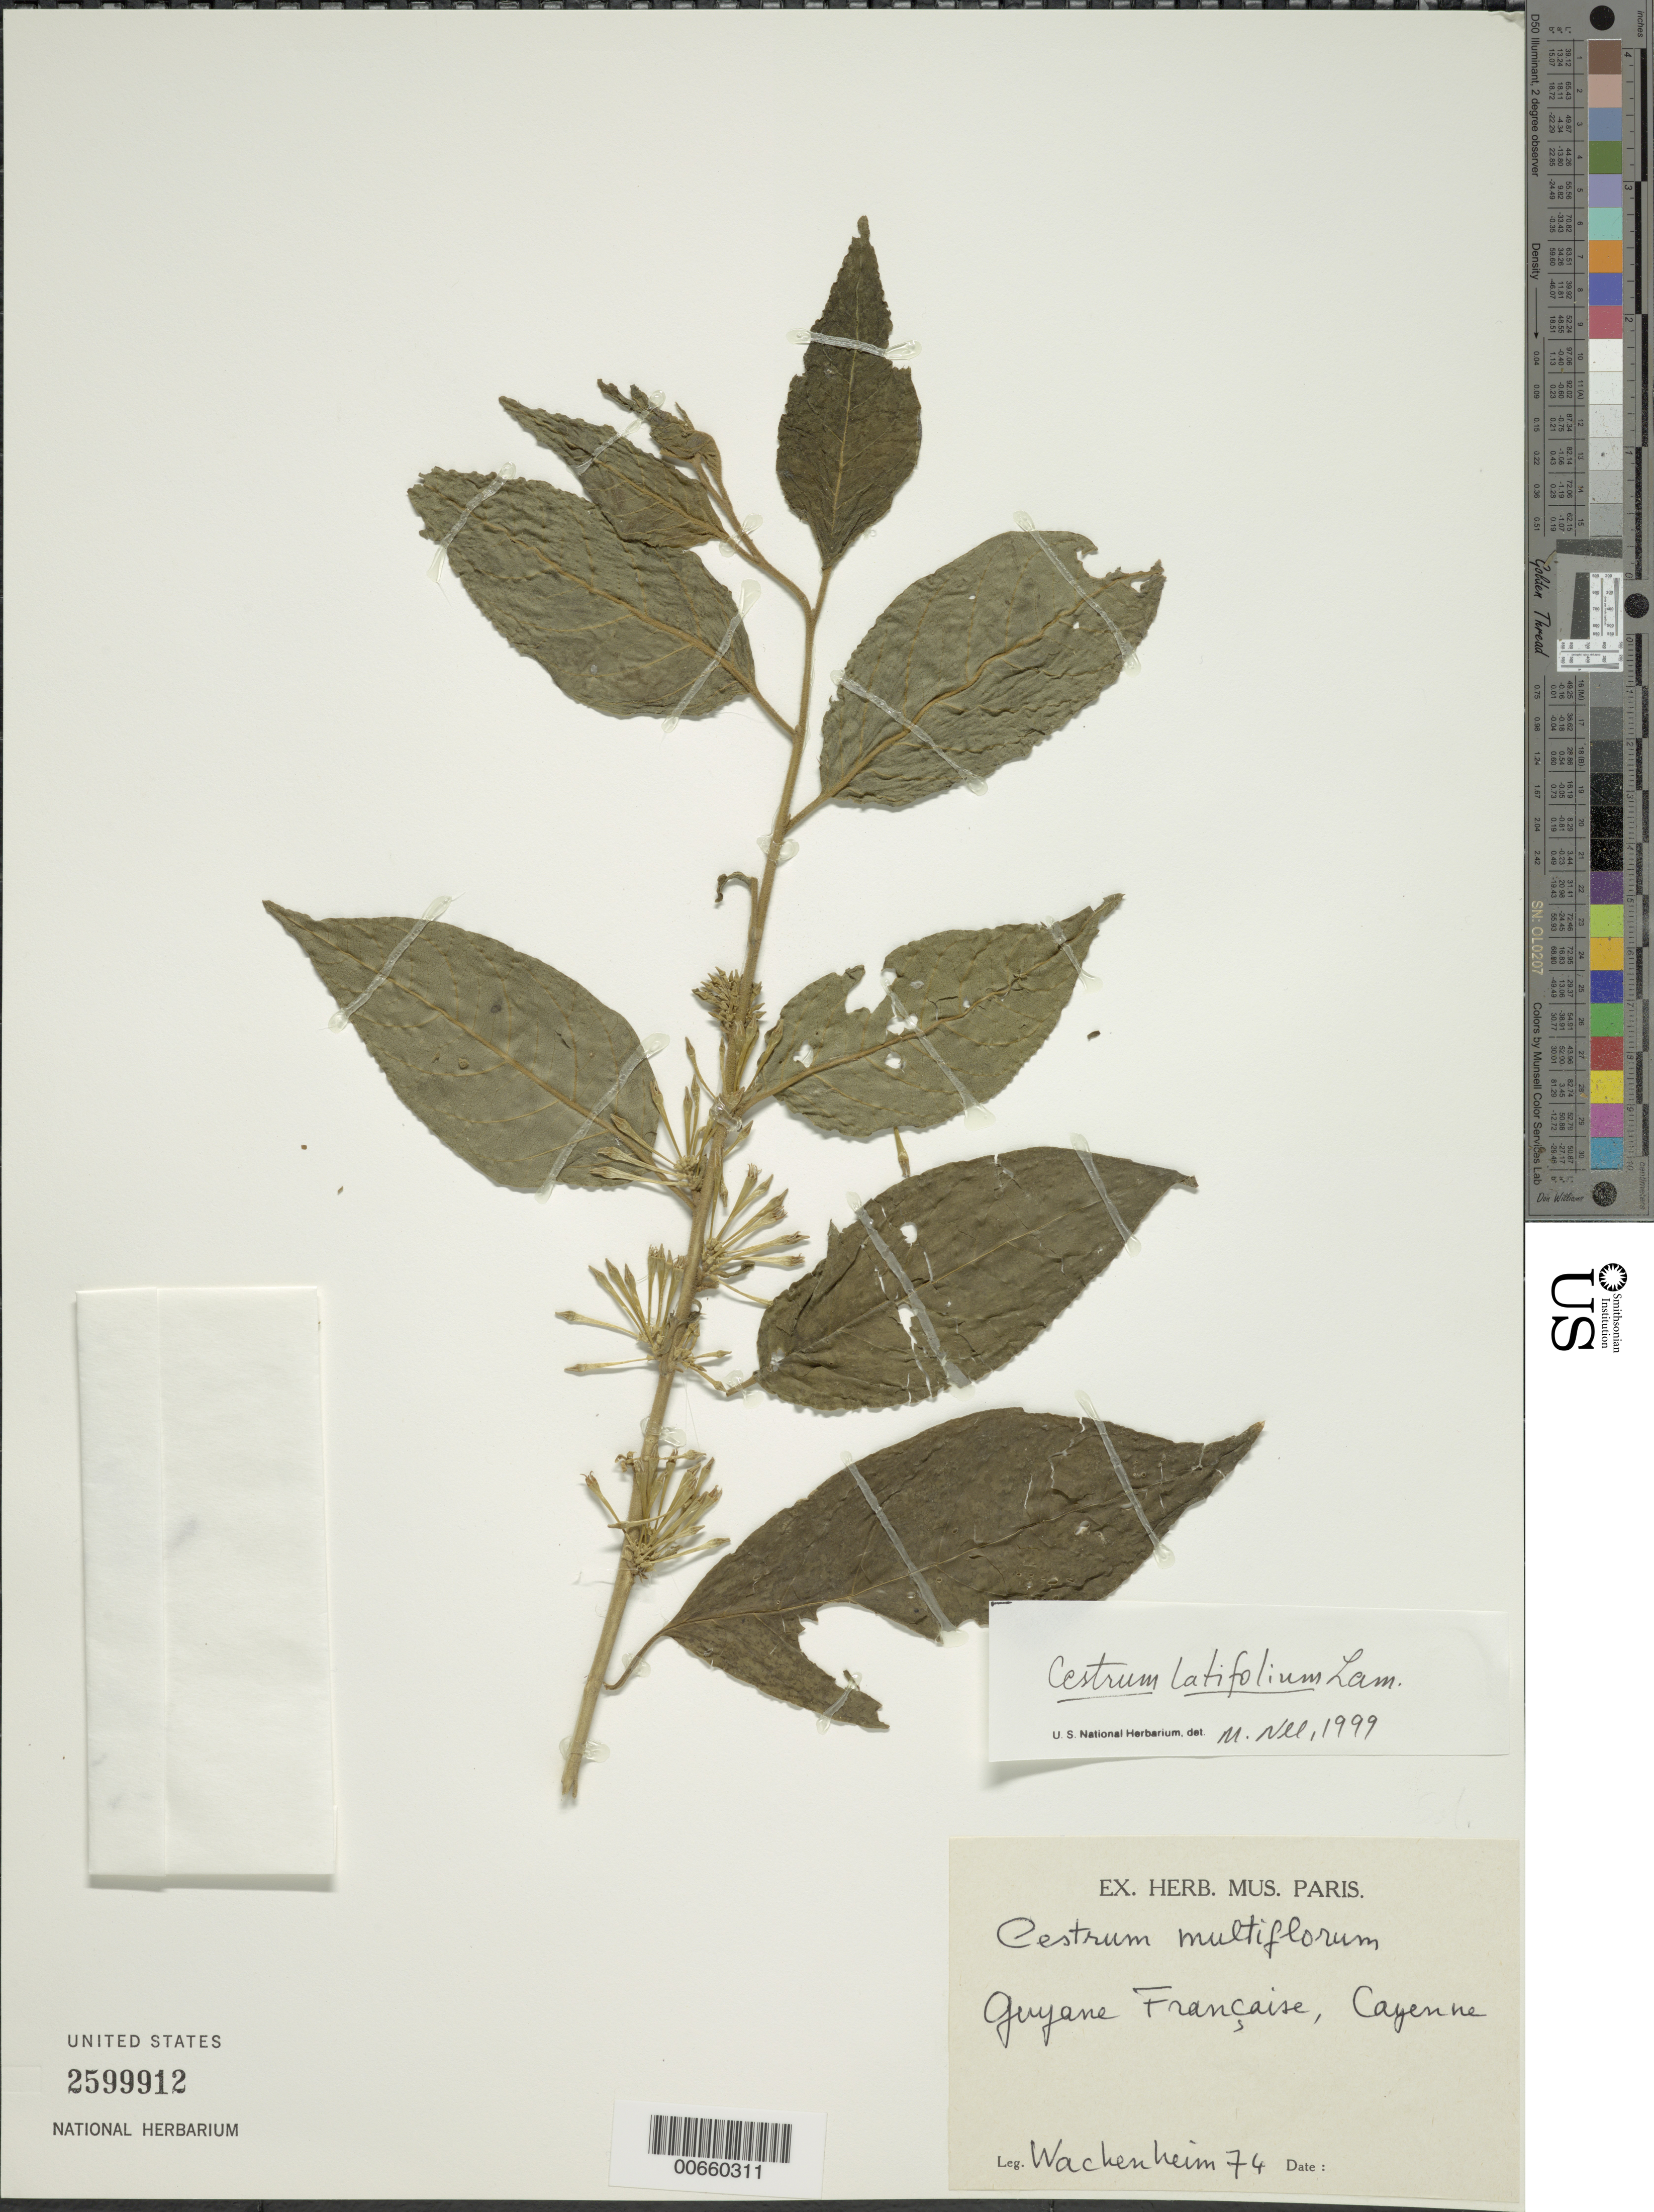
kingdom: Plantae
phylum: Tracheophyta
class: Magnoliopsida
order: Solanales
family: Solanaceae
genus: Cestrum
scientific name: Cestrum latifolium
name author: Lam.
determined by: Nee, Michael H.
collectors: G. Wachenheim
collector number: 74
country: French Guiana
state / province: Cayenne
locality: Cayenne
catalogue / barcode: US 2599912